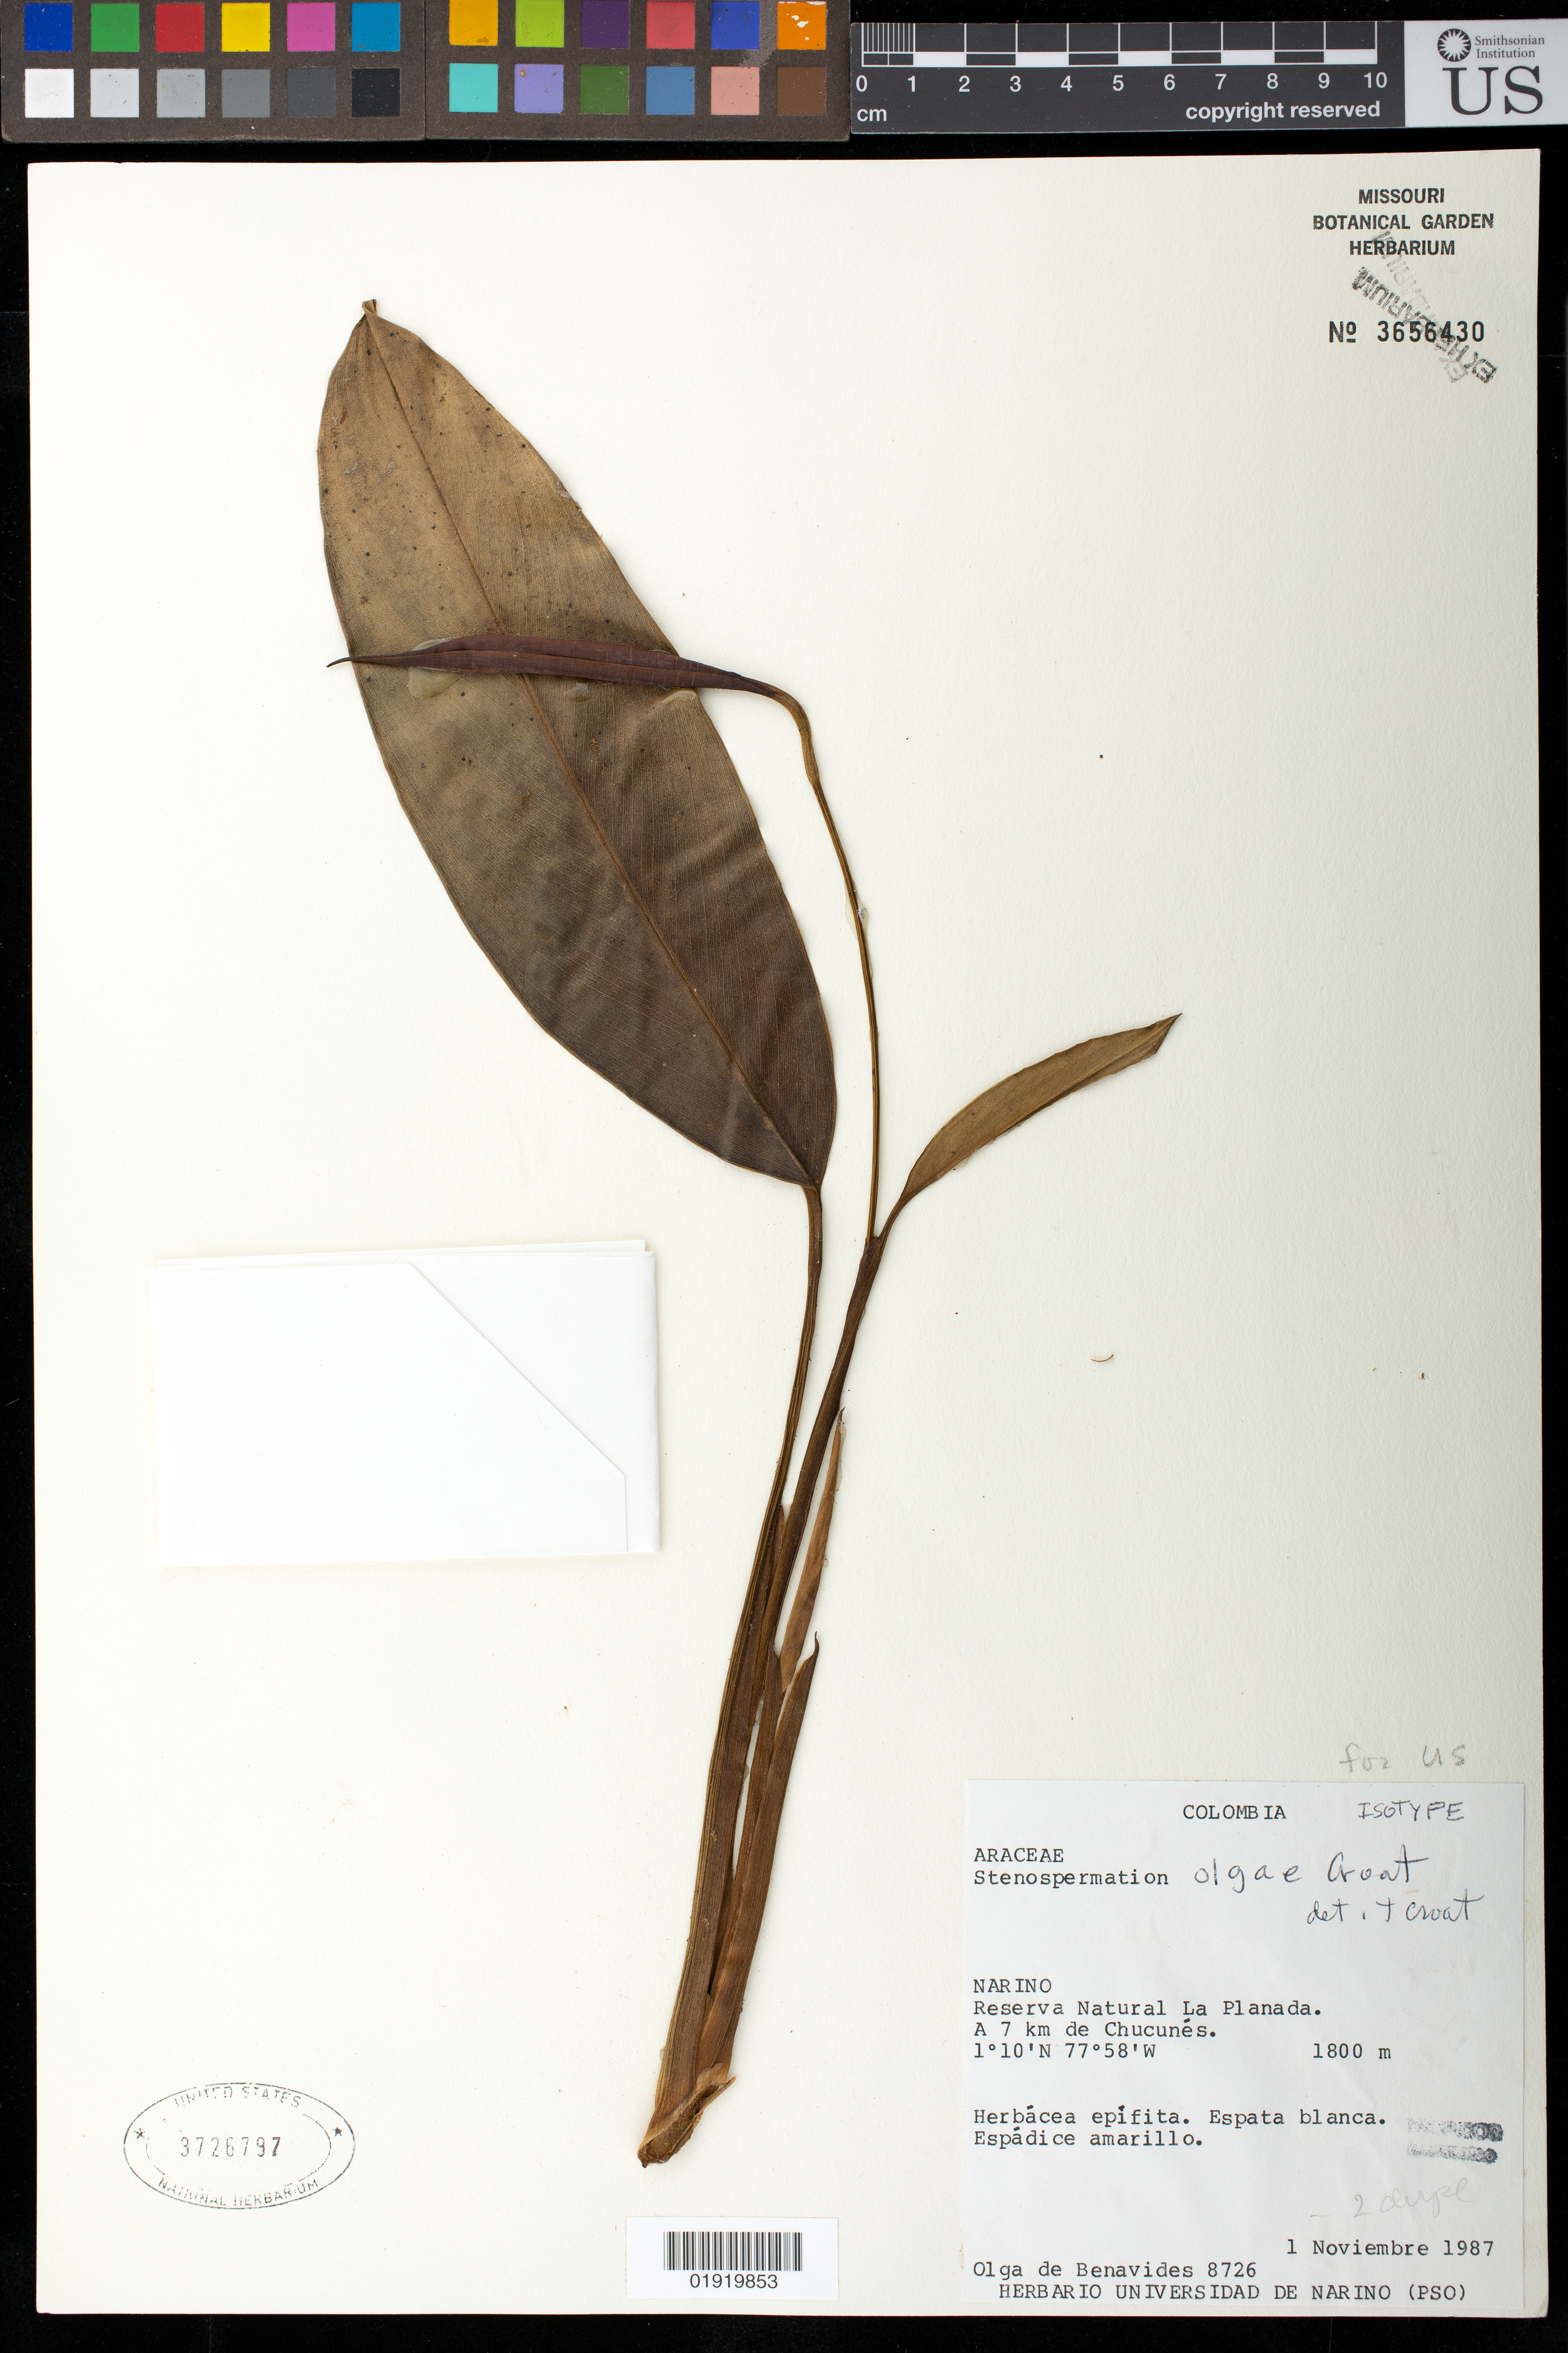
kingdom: Plantae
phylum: Tracheophyta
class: Liliopsida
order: Alismatales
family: Araceae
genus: Stenospermation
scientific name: Stenospermation olgae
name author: Croat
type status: Isotype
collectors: Olga S. de Benavides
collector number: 8726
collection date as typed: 01 Nov 1987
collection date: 1987-11-01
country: Colombia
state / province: Nariño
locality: Reserva Natural La Planada, a 7 km de Chucunés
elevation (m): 1800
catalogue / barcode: US 3726797